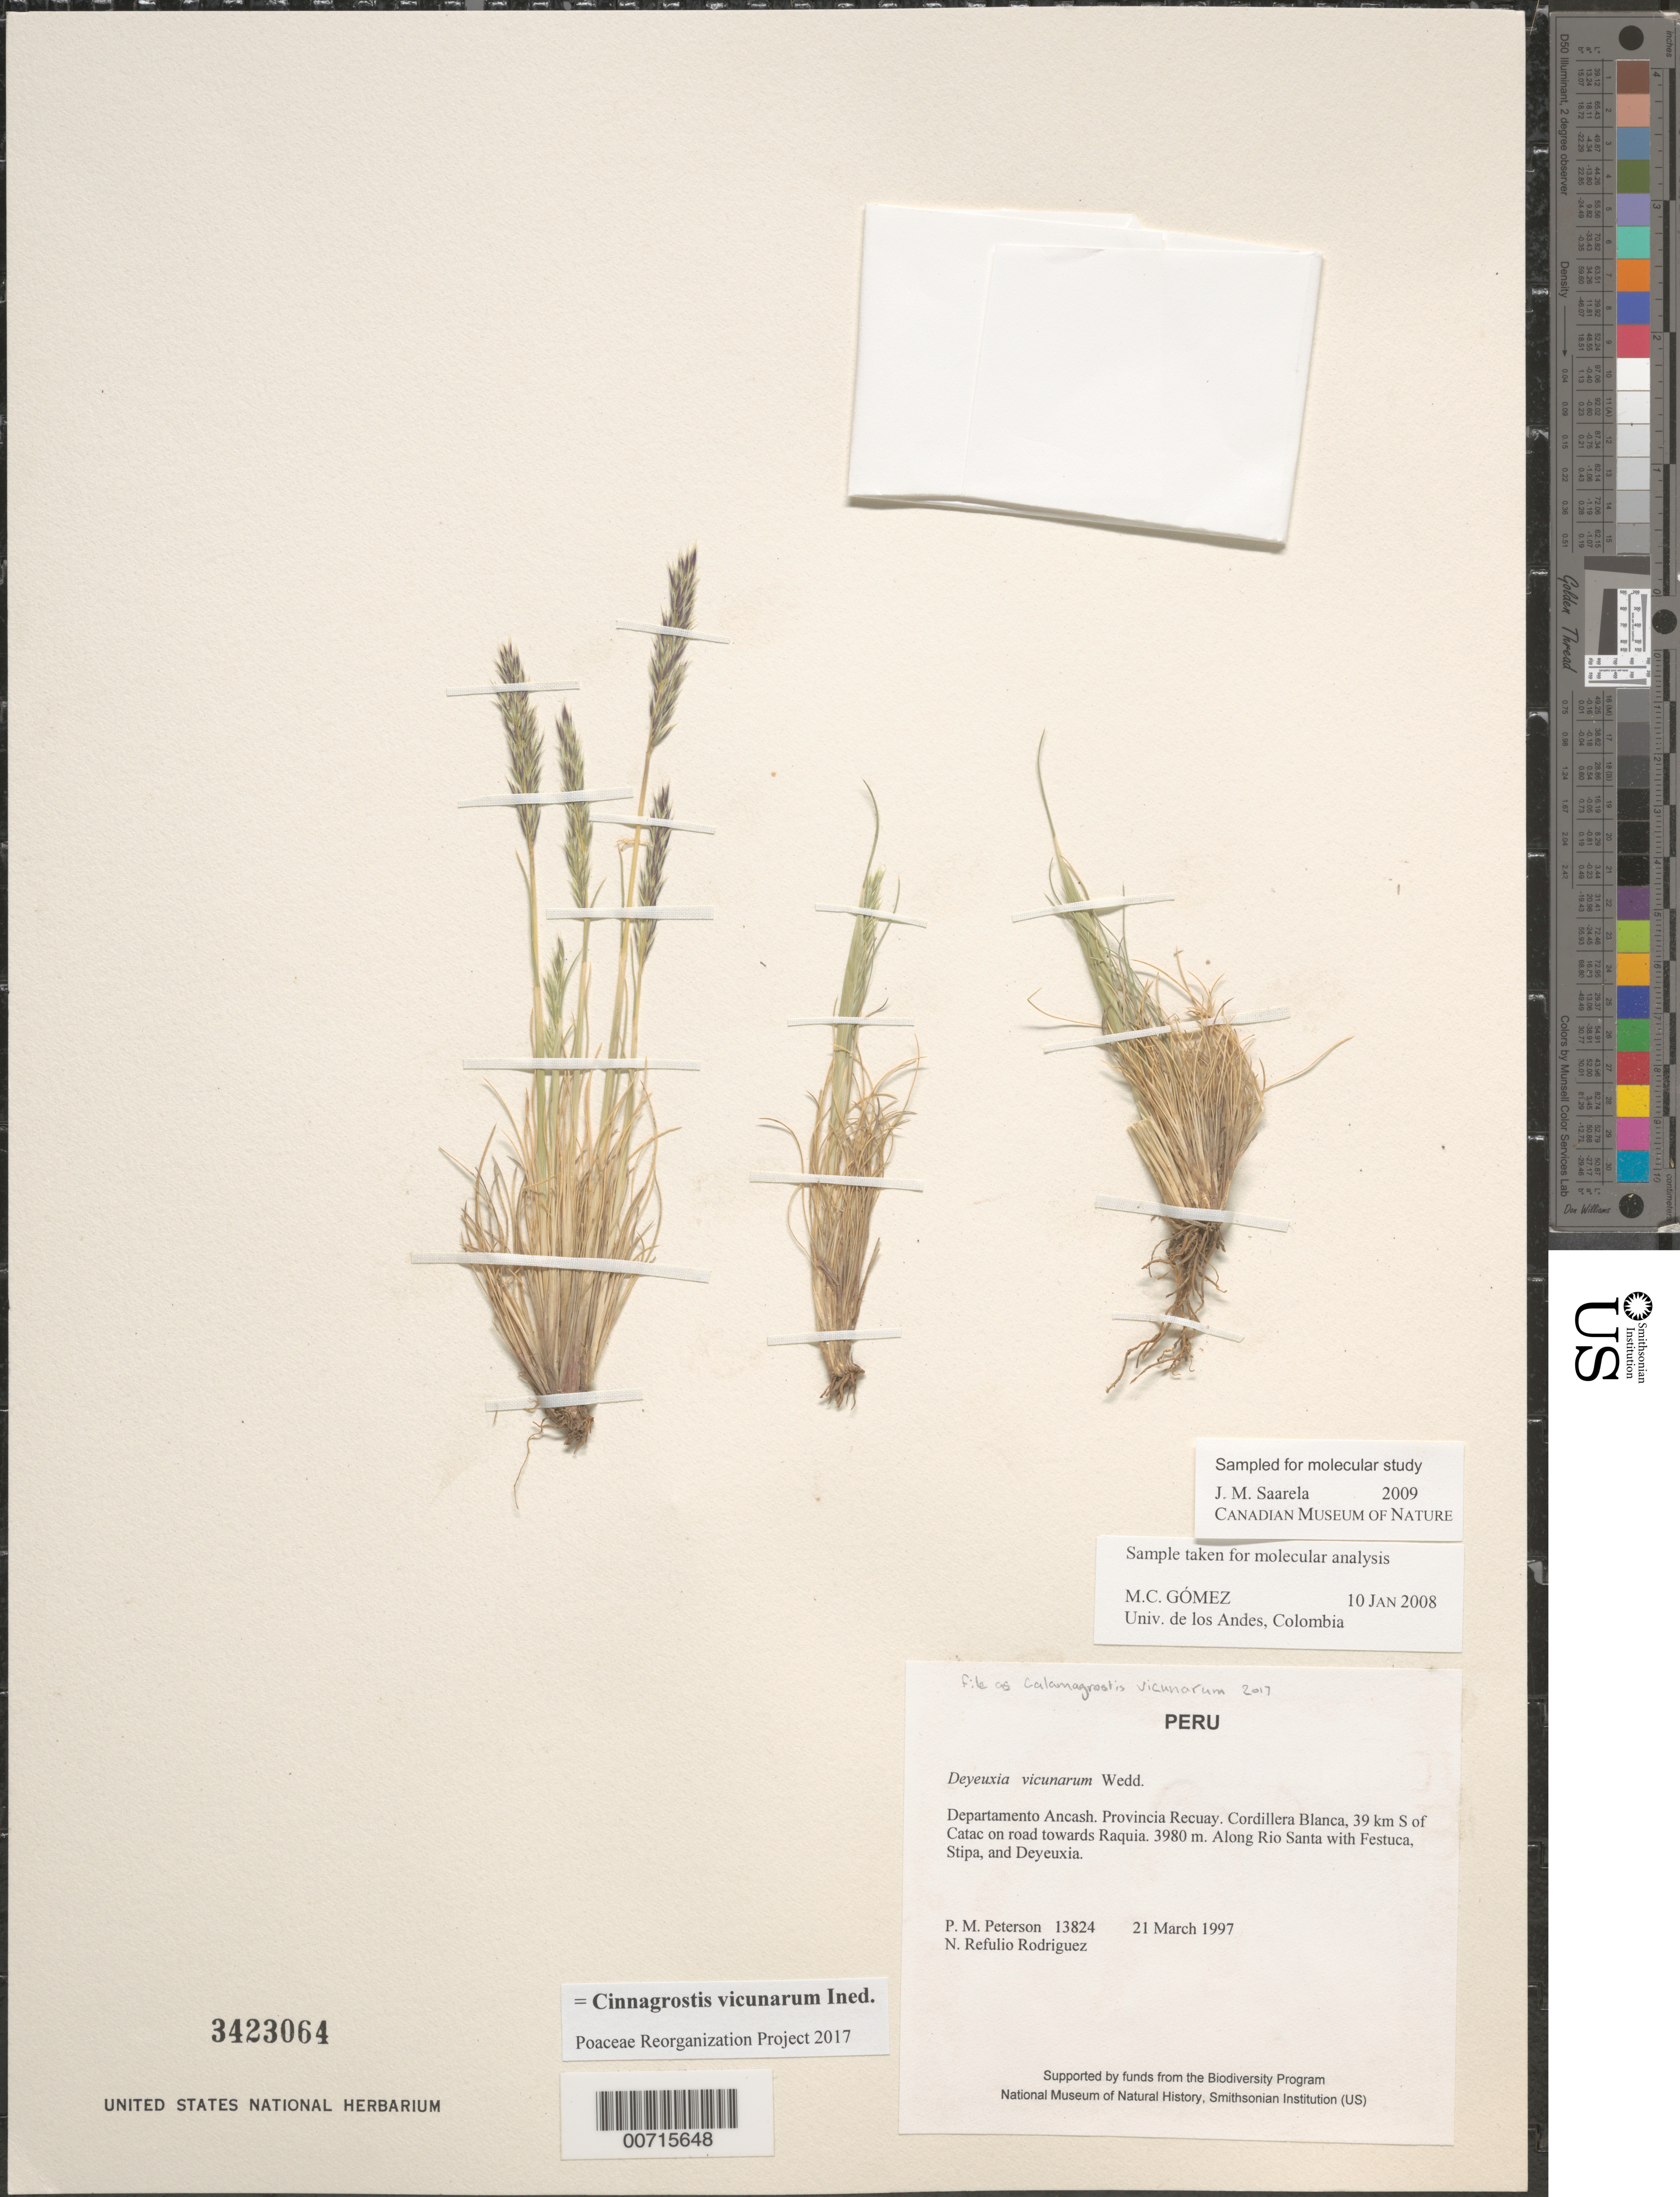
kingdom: Plantae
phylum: Tracheophyta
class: Liliopsida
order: Poales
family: Poaceae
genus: Cinnagrostis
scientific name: Cinnagrostis vicunarum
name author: (Wedd.) P.M. Peterson et al.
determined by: Poaceae Reorganization Project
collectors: P. M. Peterson & N. Refulio-Rodríguez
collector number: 13824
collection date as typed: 21 Mar 1997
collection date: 1997-03-21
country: Peru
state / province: Ancash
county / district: Recuay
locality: Cordillera Blanca, 39 km S of Catac on road towards Raquia.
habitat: Along Rio Santa with Festuca, Stipa, and Deyeuxia.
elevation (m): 3980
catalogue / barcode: US 3423064